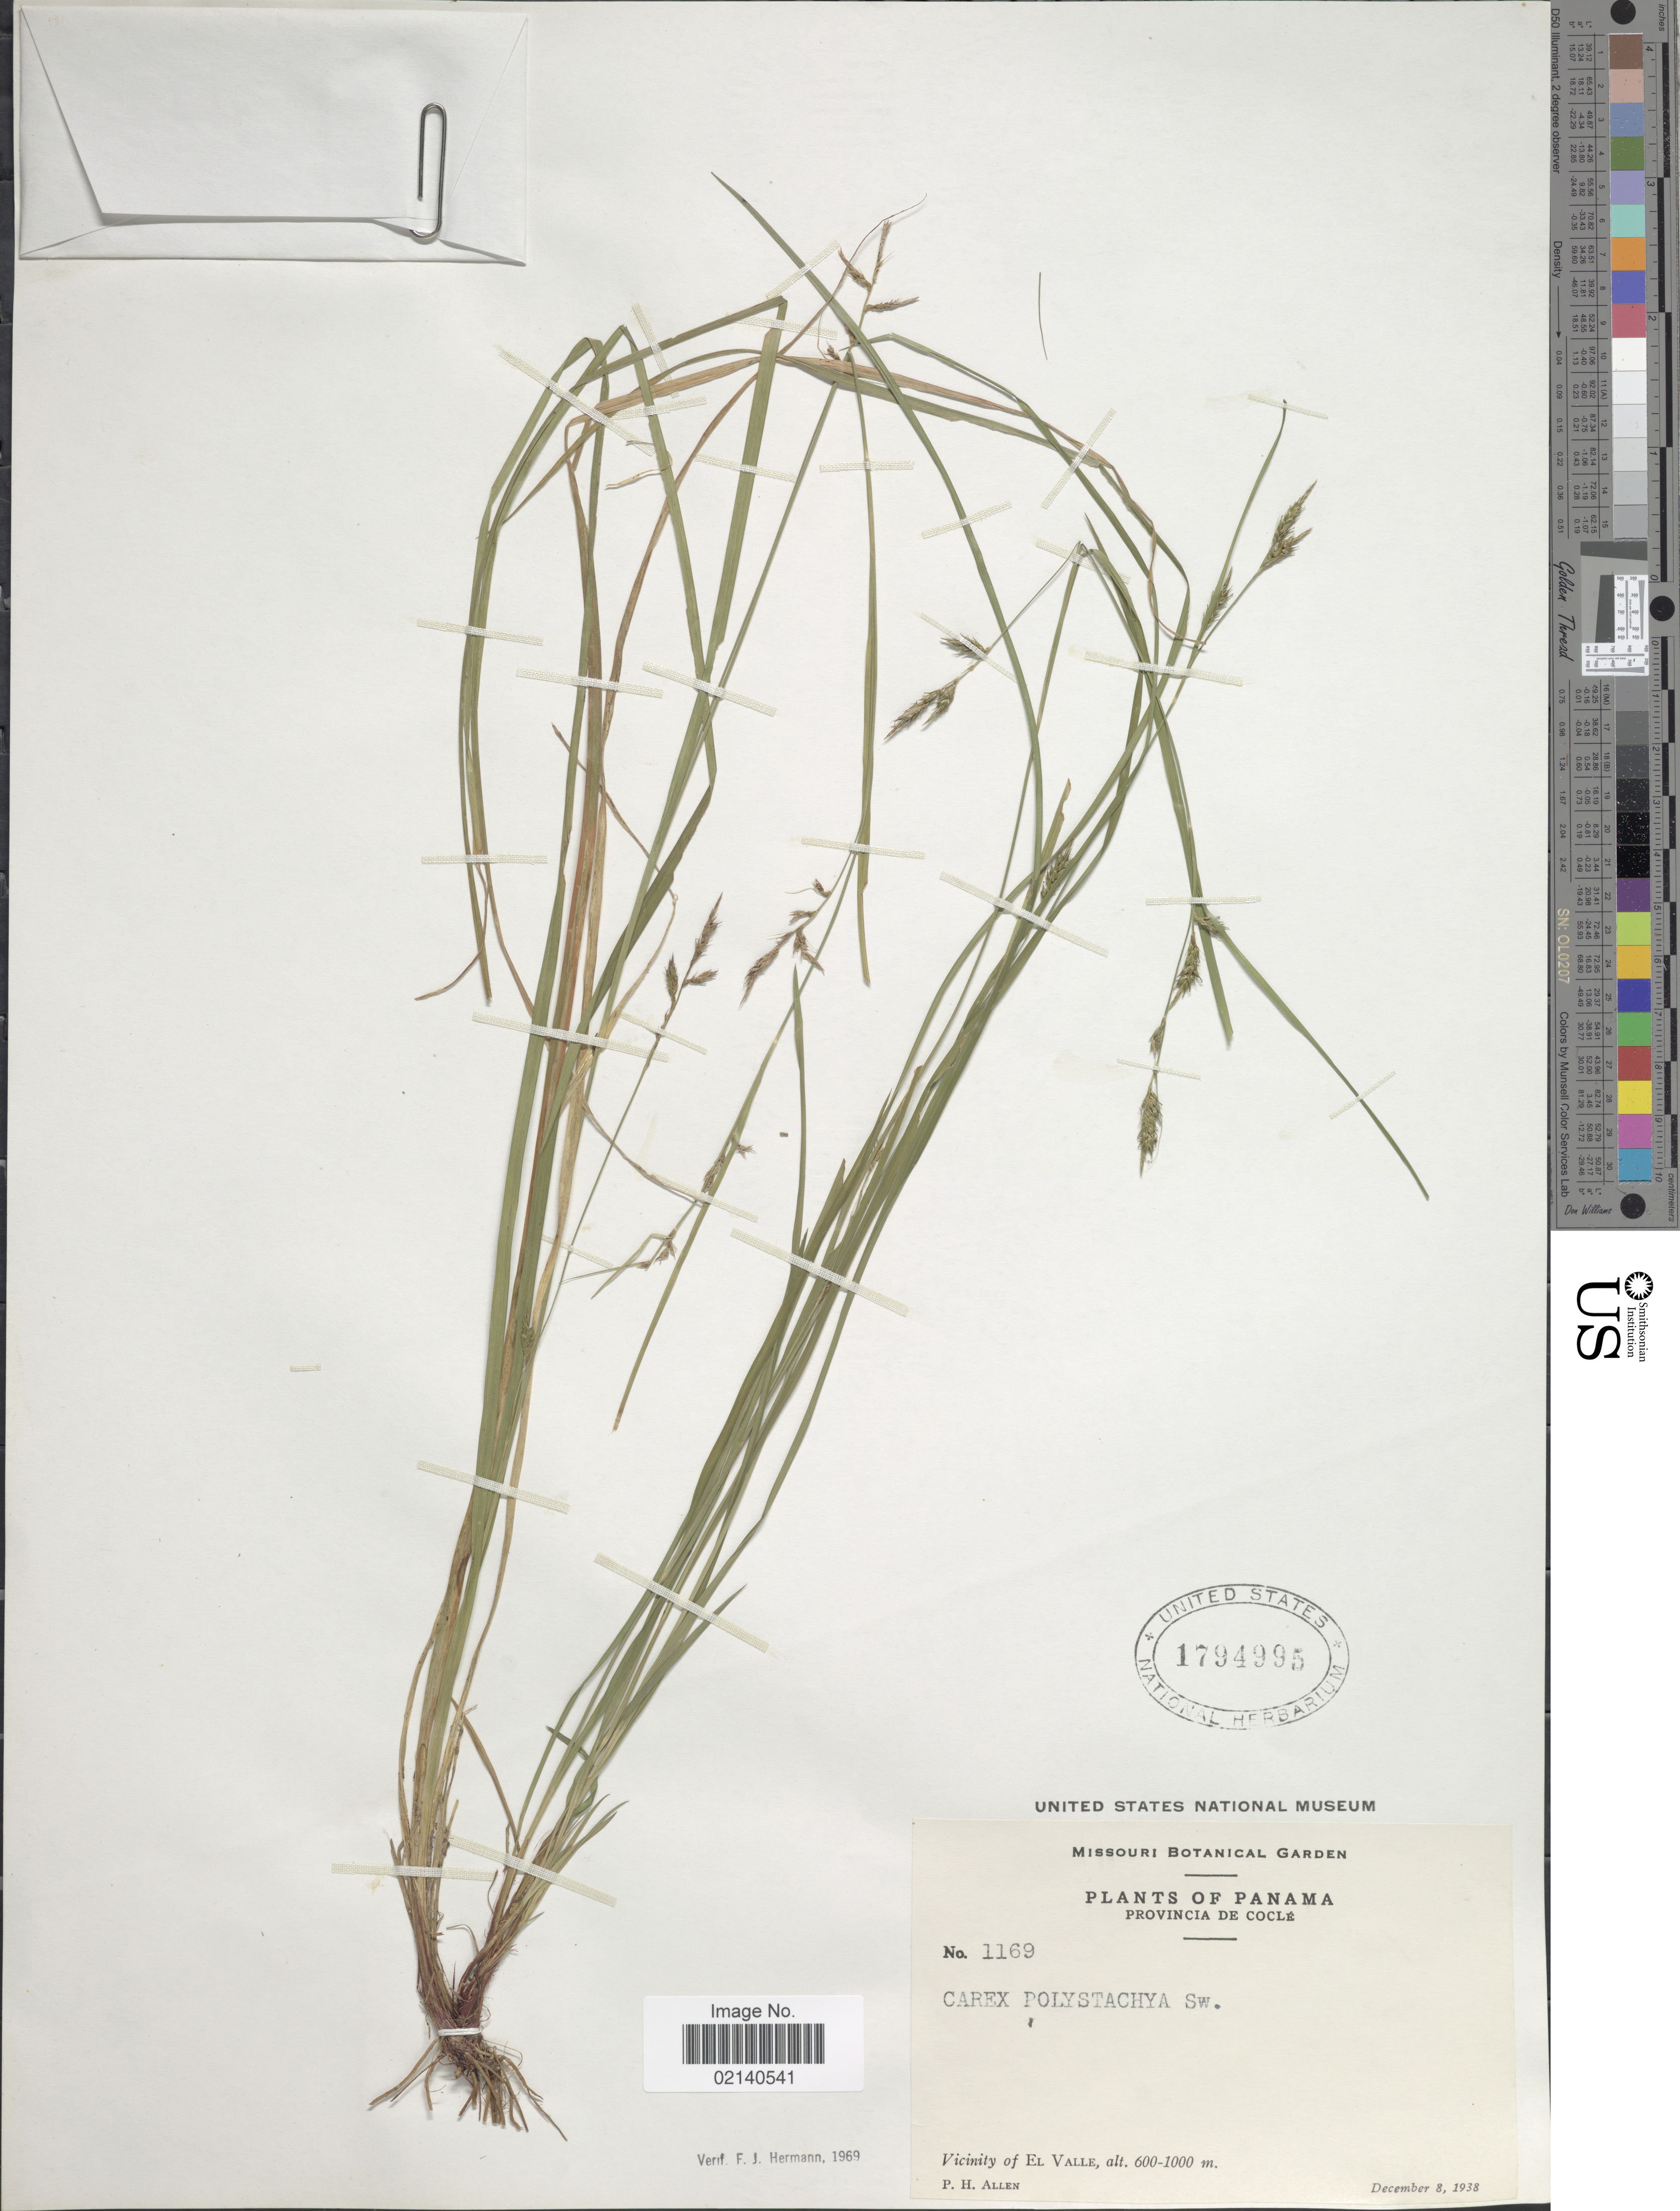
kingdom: Plantae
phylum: Tracheophyta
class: Liliopsida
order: Poales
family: Cyperaceae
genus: Carex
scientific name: Carex polystachya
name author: Sw. ex Wahlenb.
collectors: P. H. Allen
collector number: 1169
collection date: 1938-12-08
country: Panama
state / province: Coclé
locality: Vicinity of El Valle.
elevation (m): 600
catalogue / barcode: US 1794995